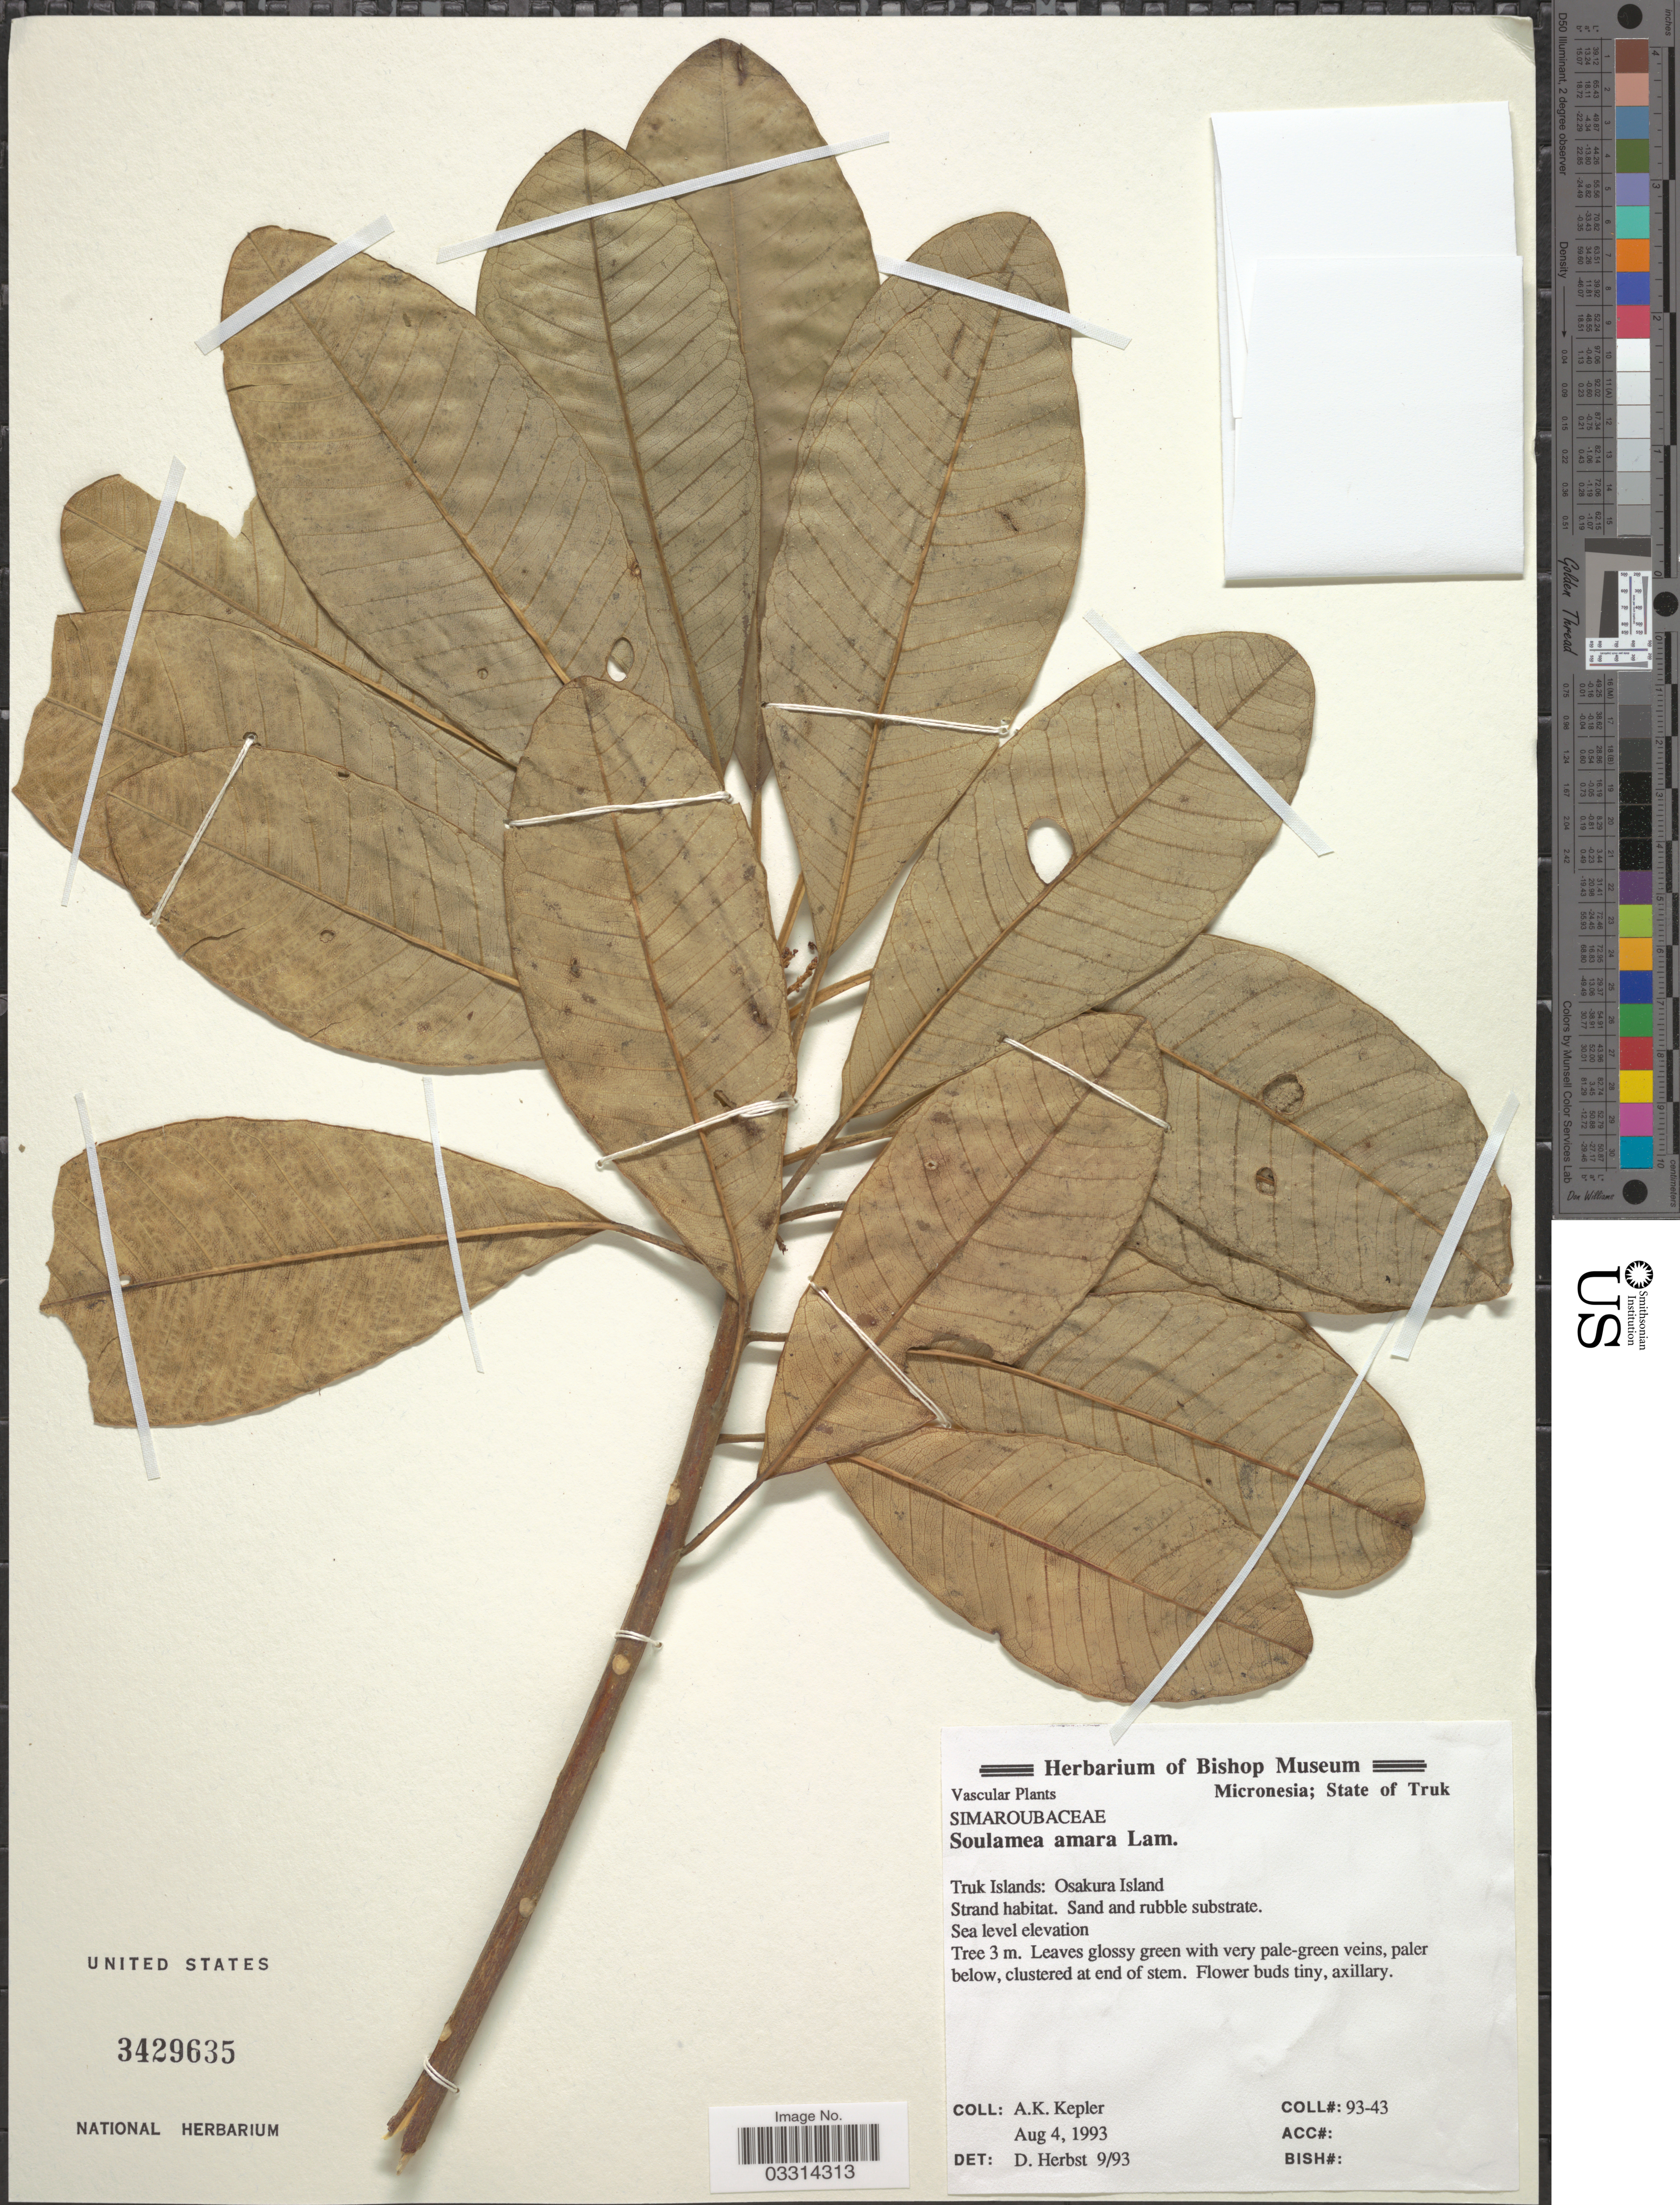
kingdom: Plantae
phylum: Tracheophyta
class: Magnoliopsida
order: Sapindales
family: Simaroubaceae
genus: Soulamea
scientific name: Soulamea amara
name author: Lam.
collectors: A. K. Kepler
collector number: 93-94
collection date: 1993-08-04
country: Micronesia, Federated States of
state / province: Truk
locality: Truk Islands: Bernard Islands.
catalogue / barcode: US 3429635